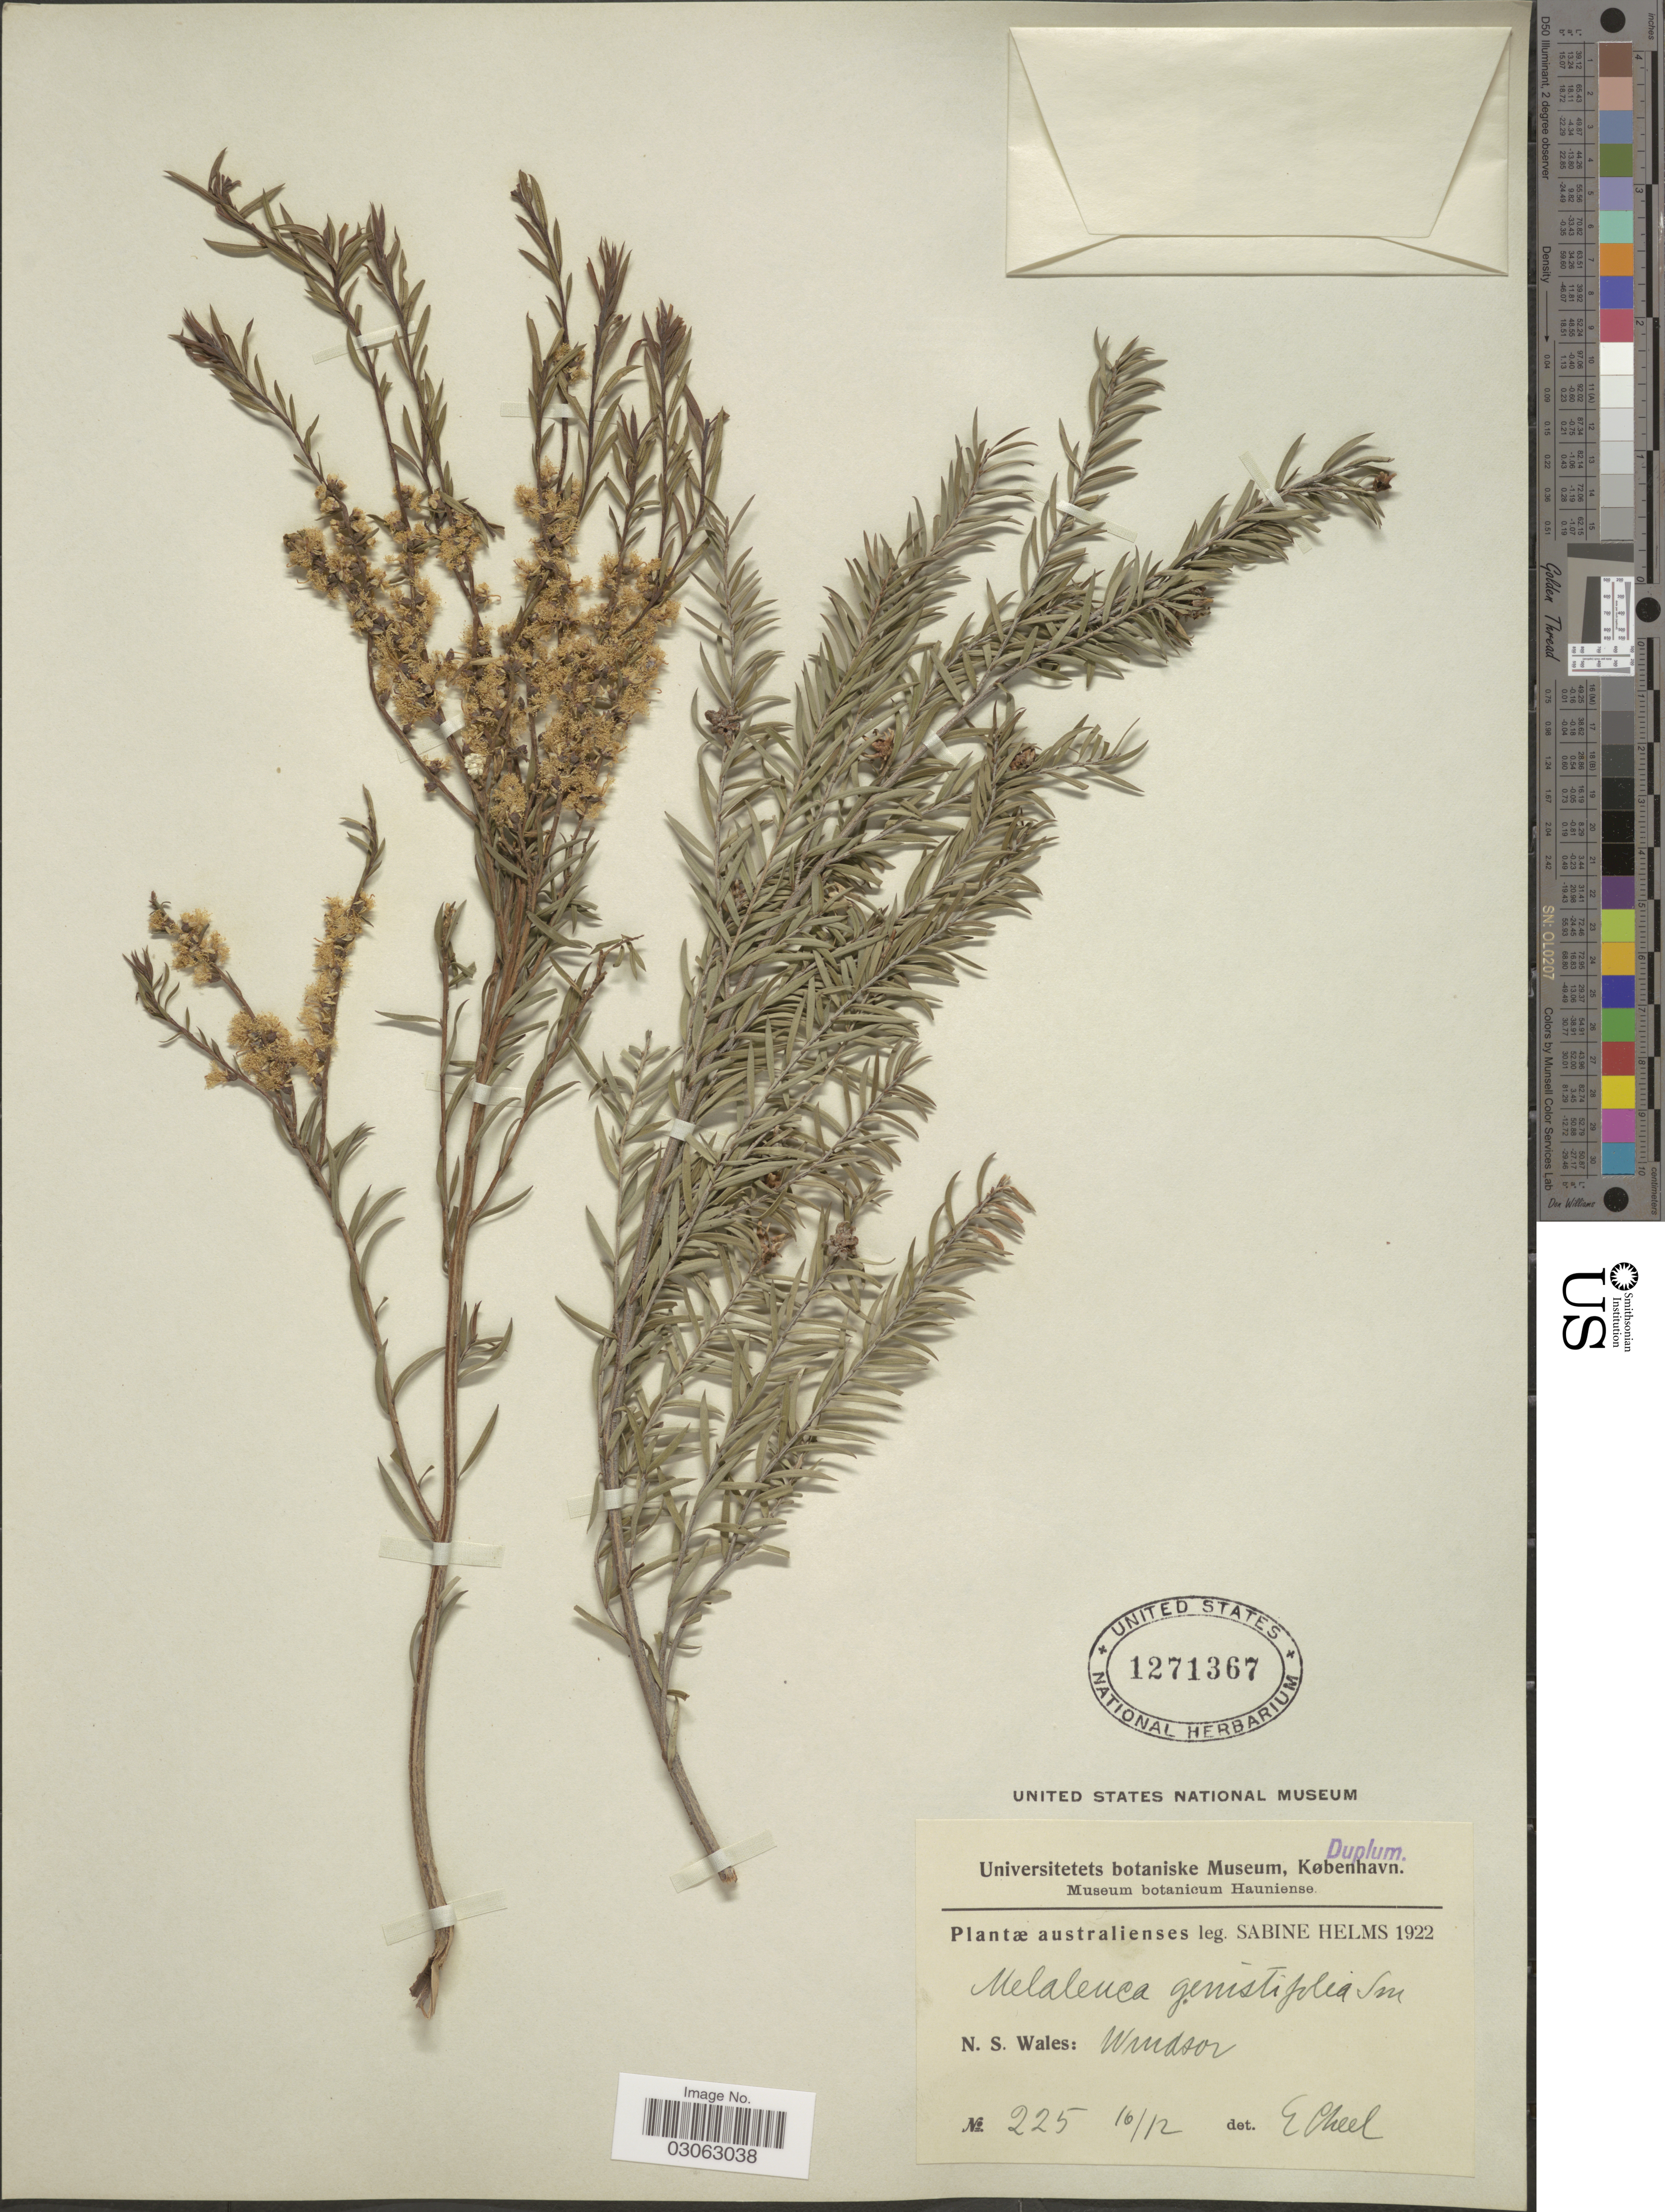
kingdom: Plantae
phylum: Tracheophyta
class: Magnoliopsida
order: Myrtales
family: Myrtaceae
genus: Melaleuca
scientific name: Melaleuca decora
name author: (Salisb.) Britten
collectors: S. Helms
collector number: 225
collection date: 1922-12-16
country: Australia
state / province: New South Wales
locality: Windsor.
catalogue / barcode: US 1271367